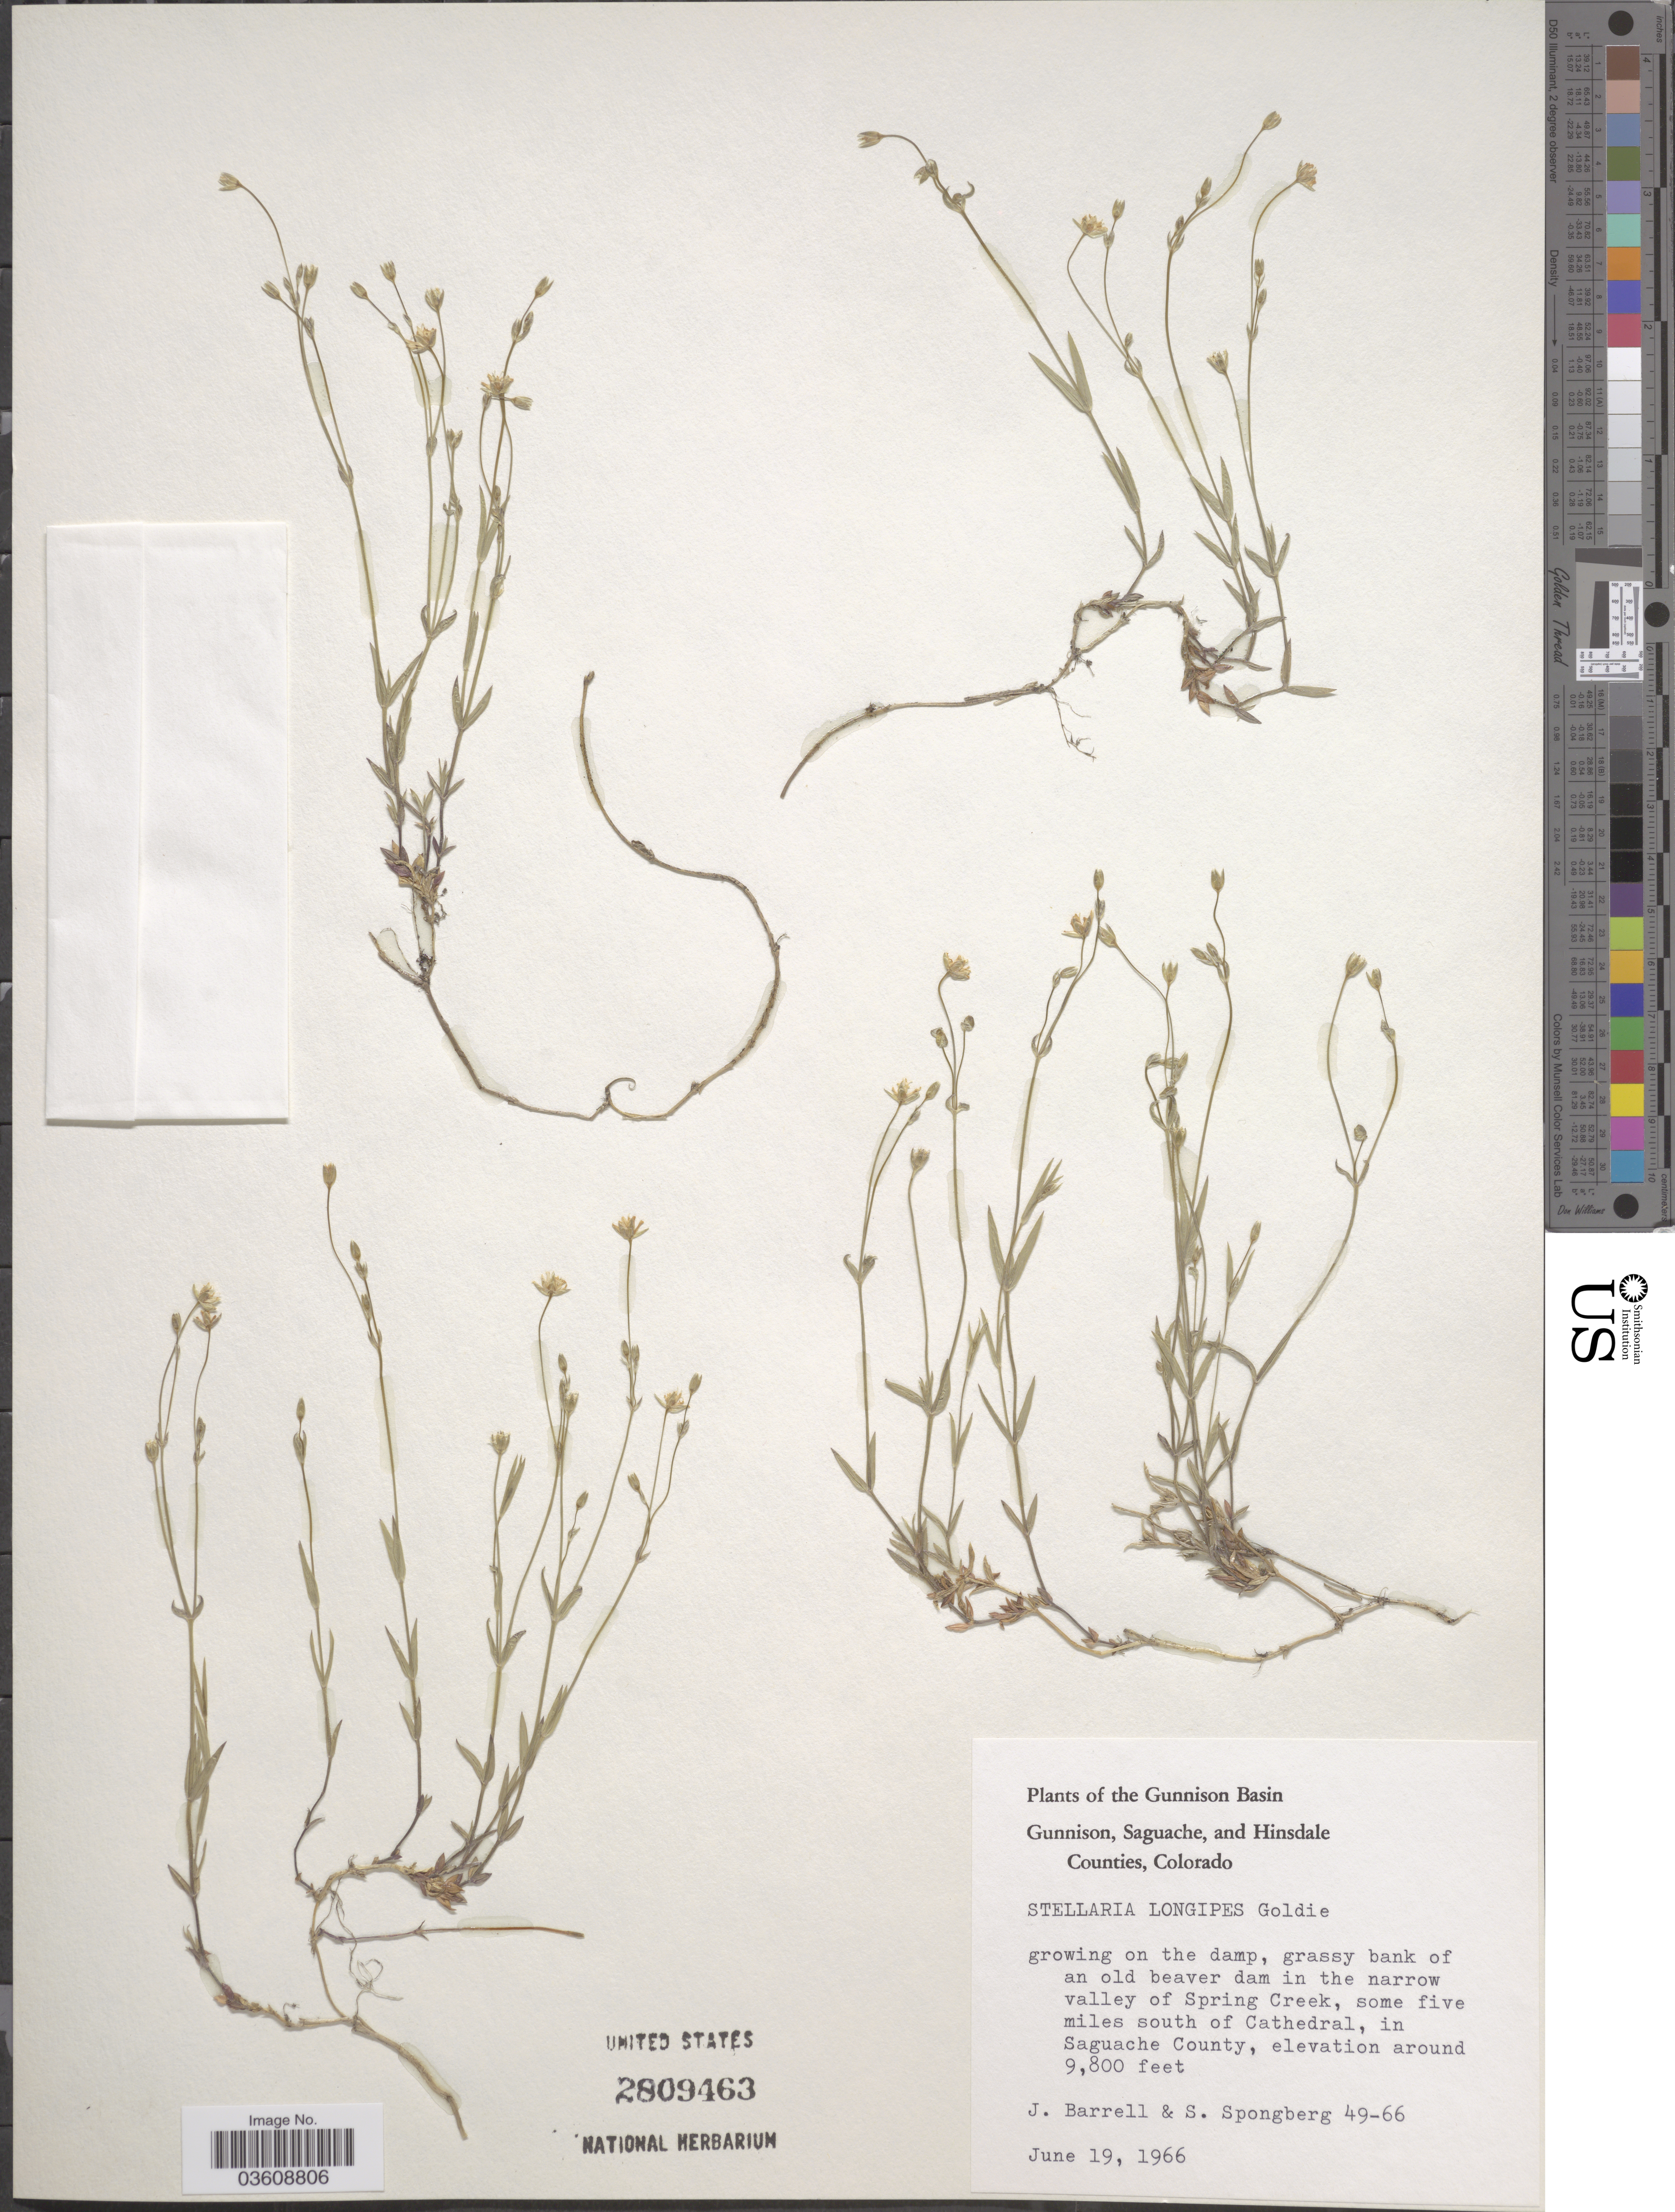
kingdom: Plantae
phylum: Tracheophyta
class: Magnoliopsida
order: Caryophyllales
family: Caryophyllaceae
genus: Stellaria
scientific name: Stellaria longipes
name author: Goldie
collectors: J. Barrell & S. A.Spongberg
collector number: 49-66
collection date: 1966-06-19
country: United States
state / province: Colorado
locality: The Gunnison Basin. Valley of Spring Creek, some five miles south of Cathedral, in Saguache County.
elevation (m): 2987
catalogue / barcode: US 2809463